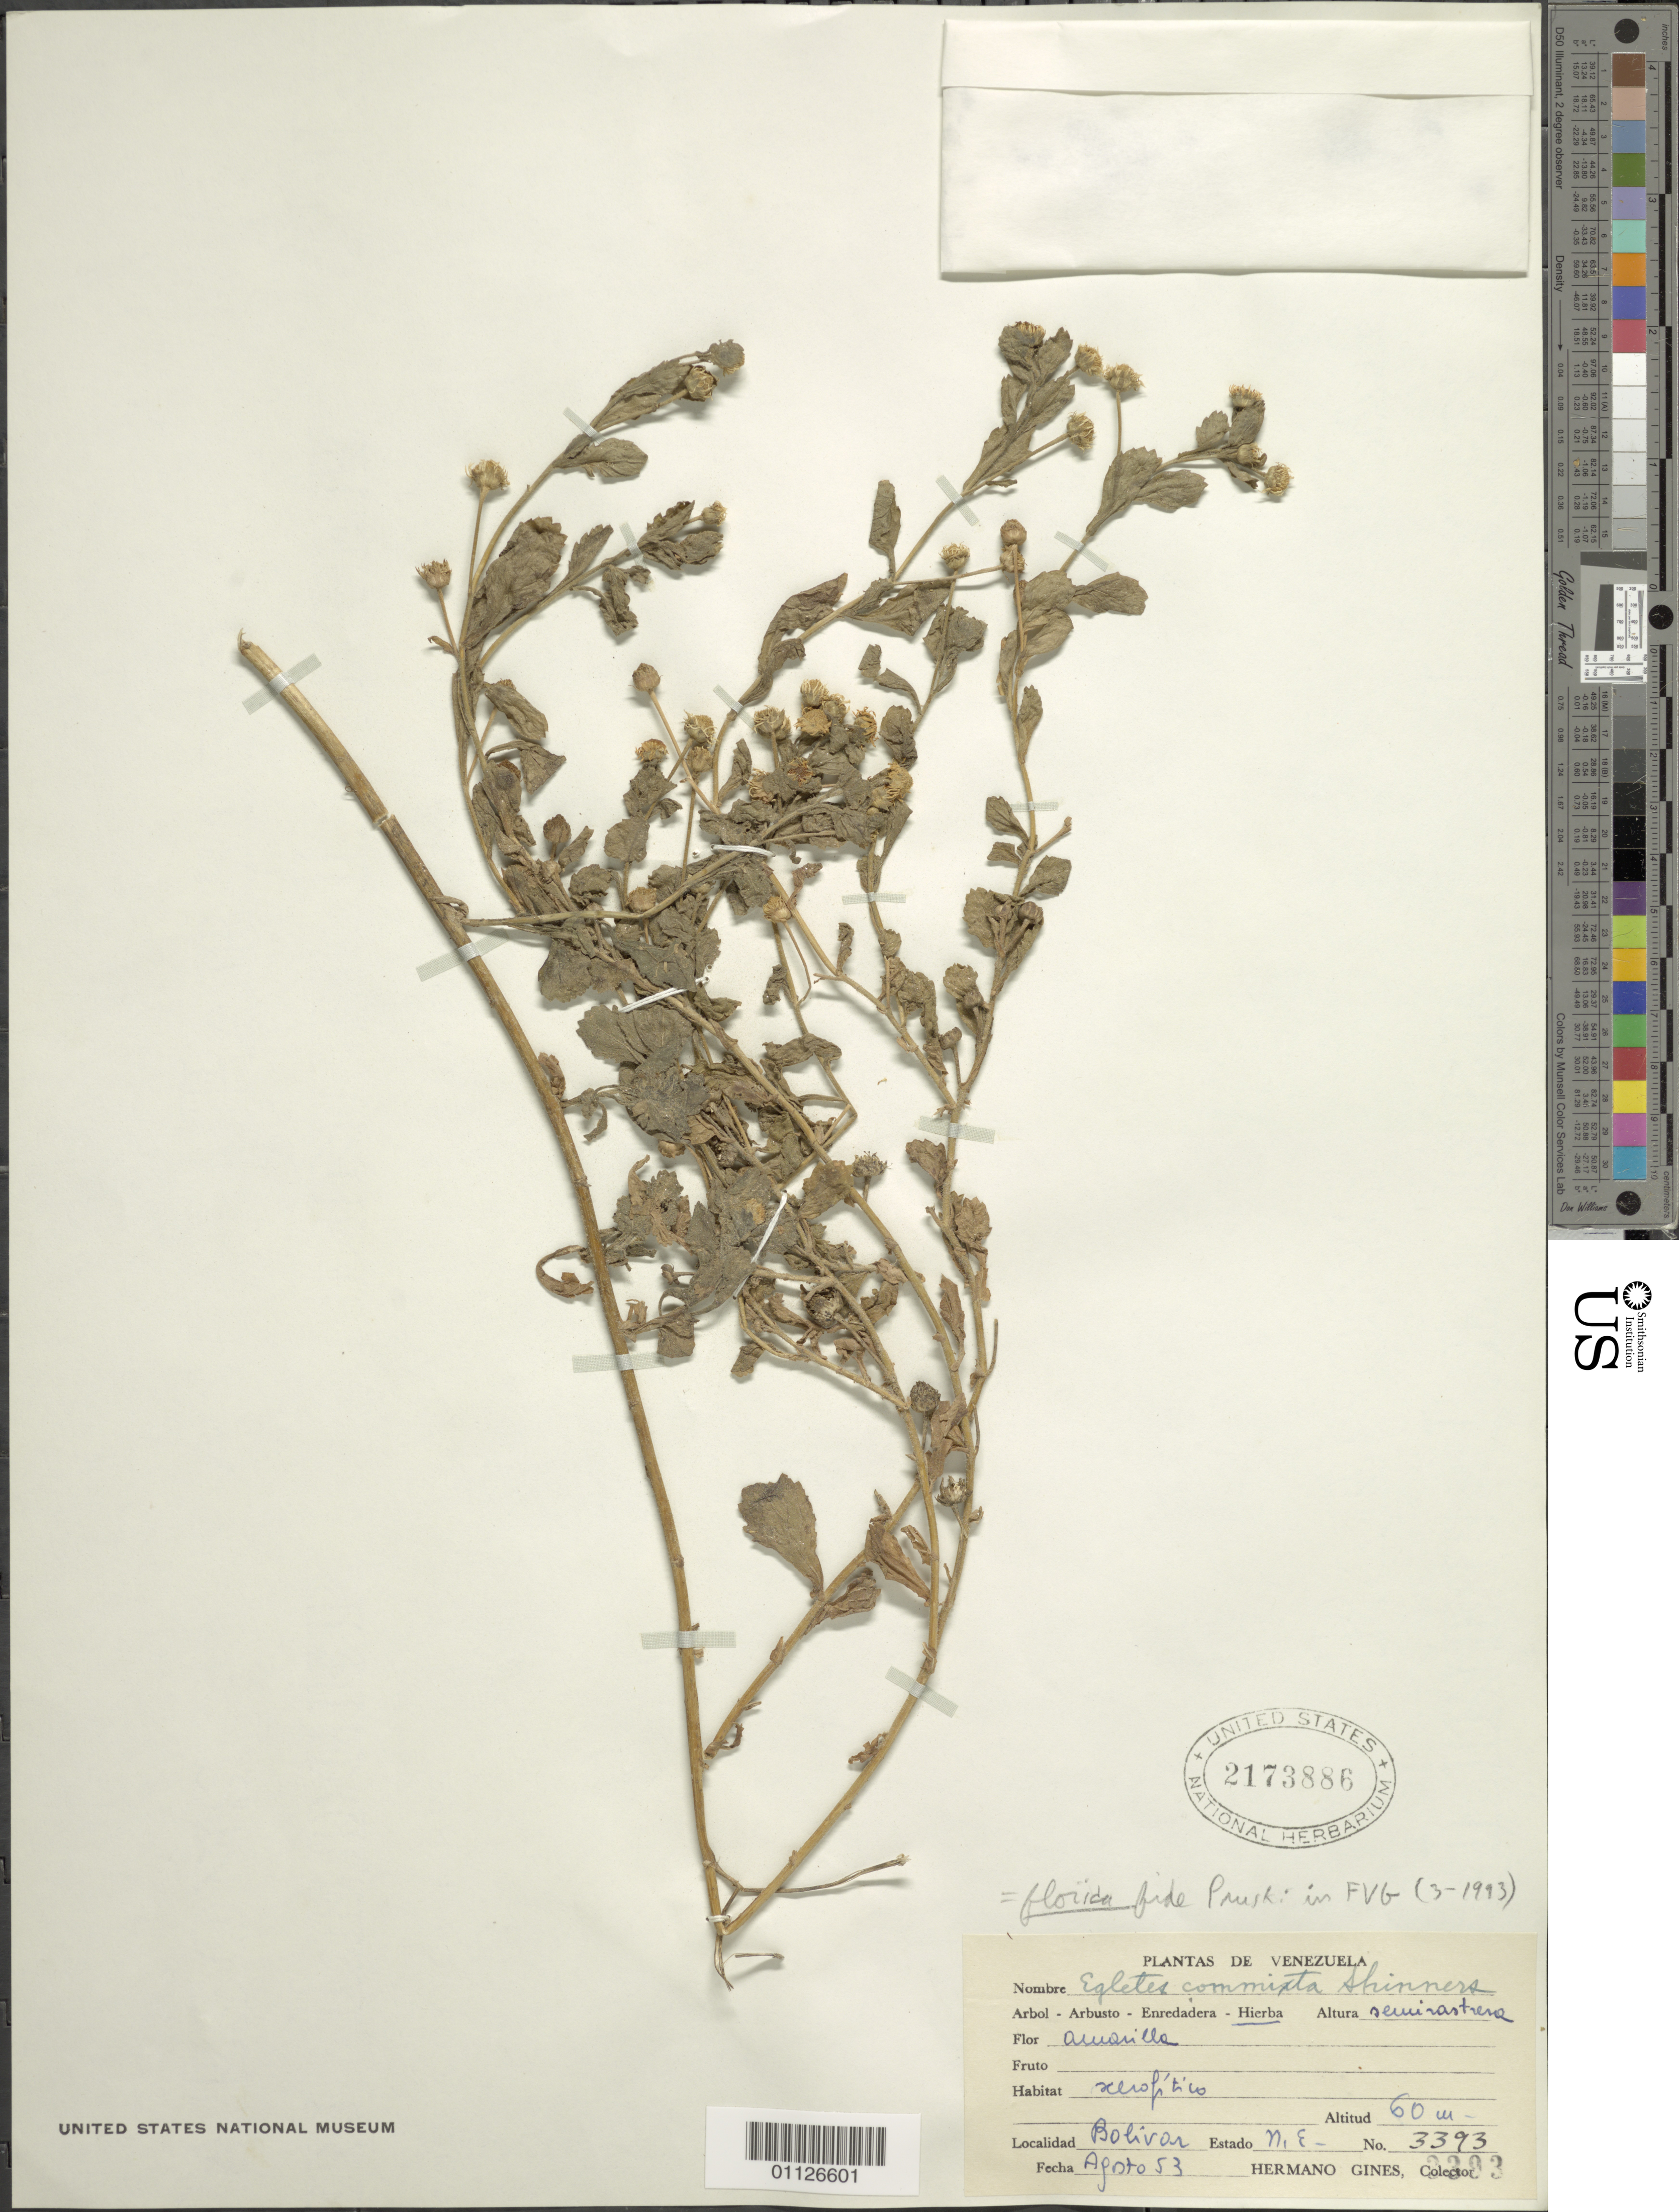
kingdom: Plantae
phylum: Tracheophyta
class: Magnoliopsida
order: Asterales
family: Asteraceae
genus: Egletes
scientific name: Egletes florida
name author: Shinners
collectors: Bro. Gines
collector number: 3393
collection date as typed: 01 Aug 1951 to 31 Aug 1953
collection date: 1951-08-01/1953-08-31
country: Venezuela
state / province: Nueva Esparta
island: Margarita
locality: Bolívar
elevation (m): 60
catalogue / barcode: US 2173886